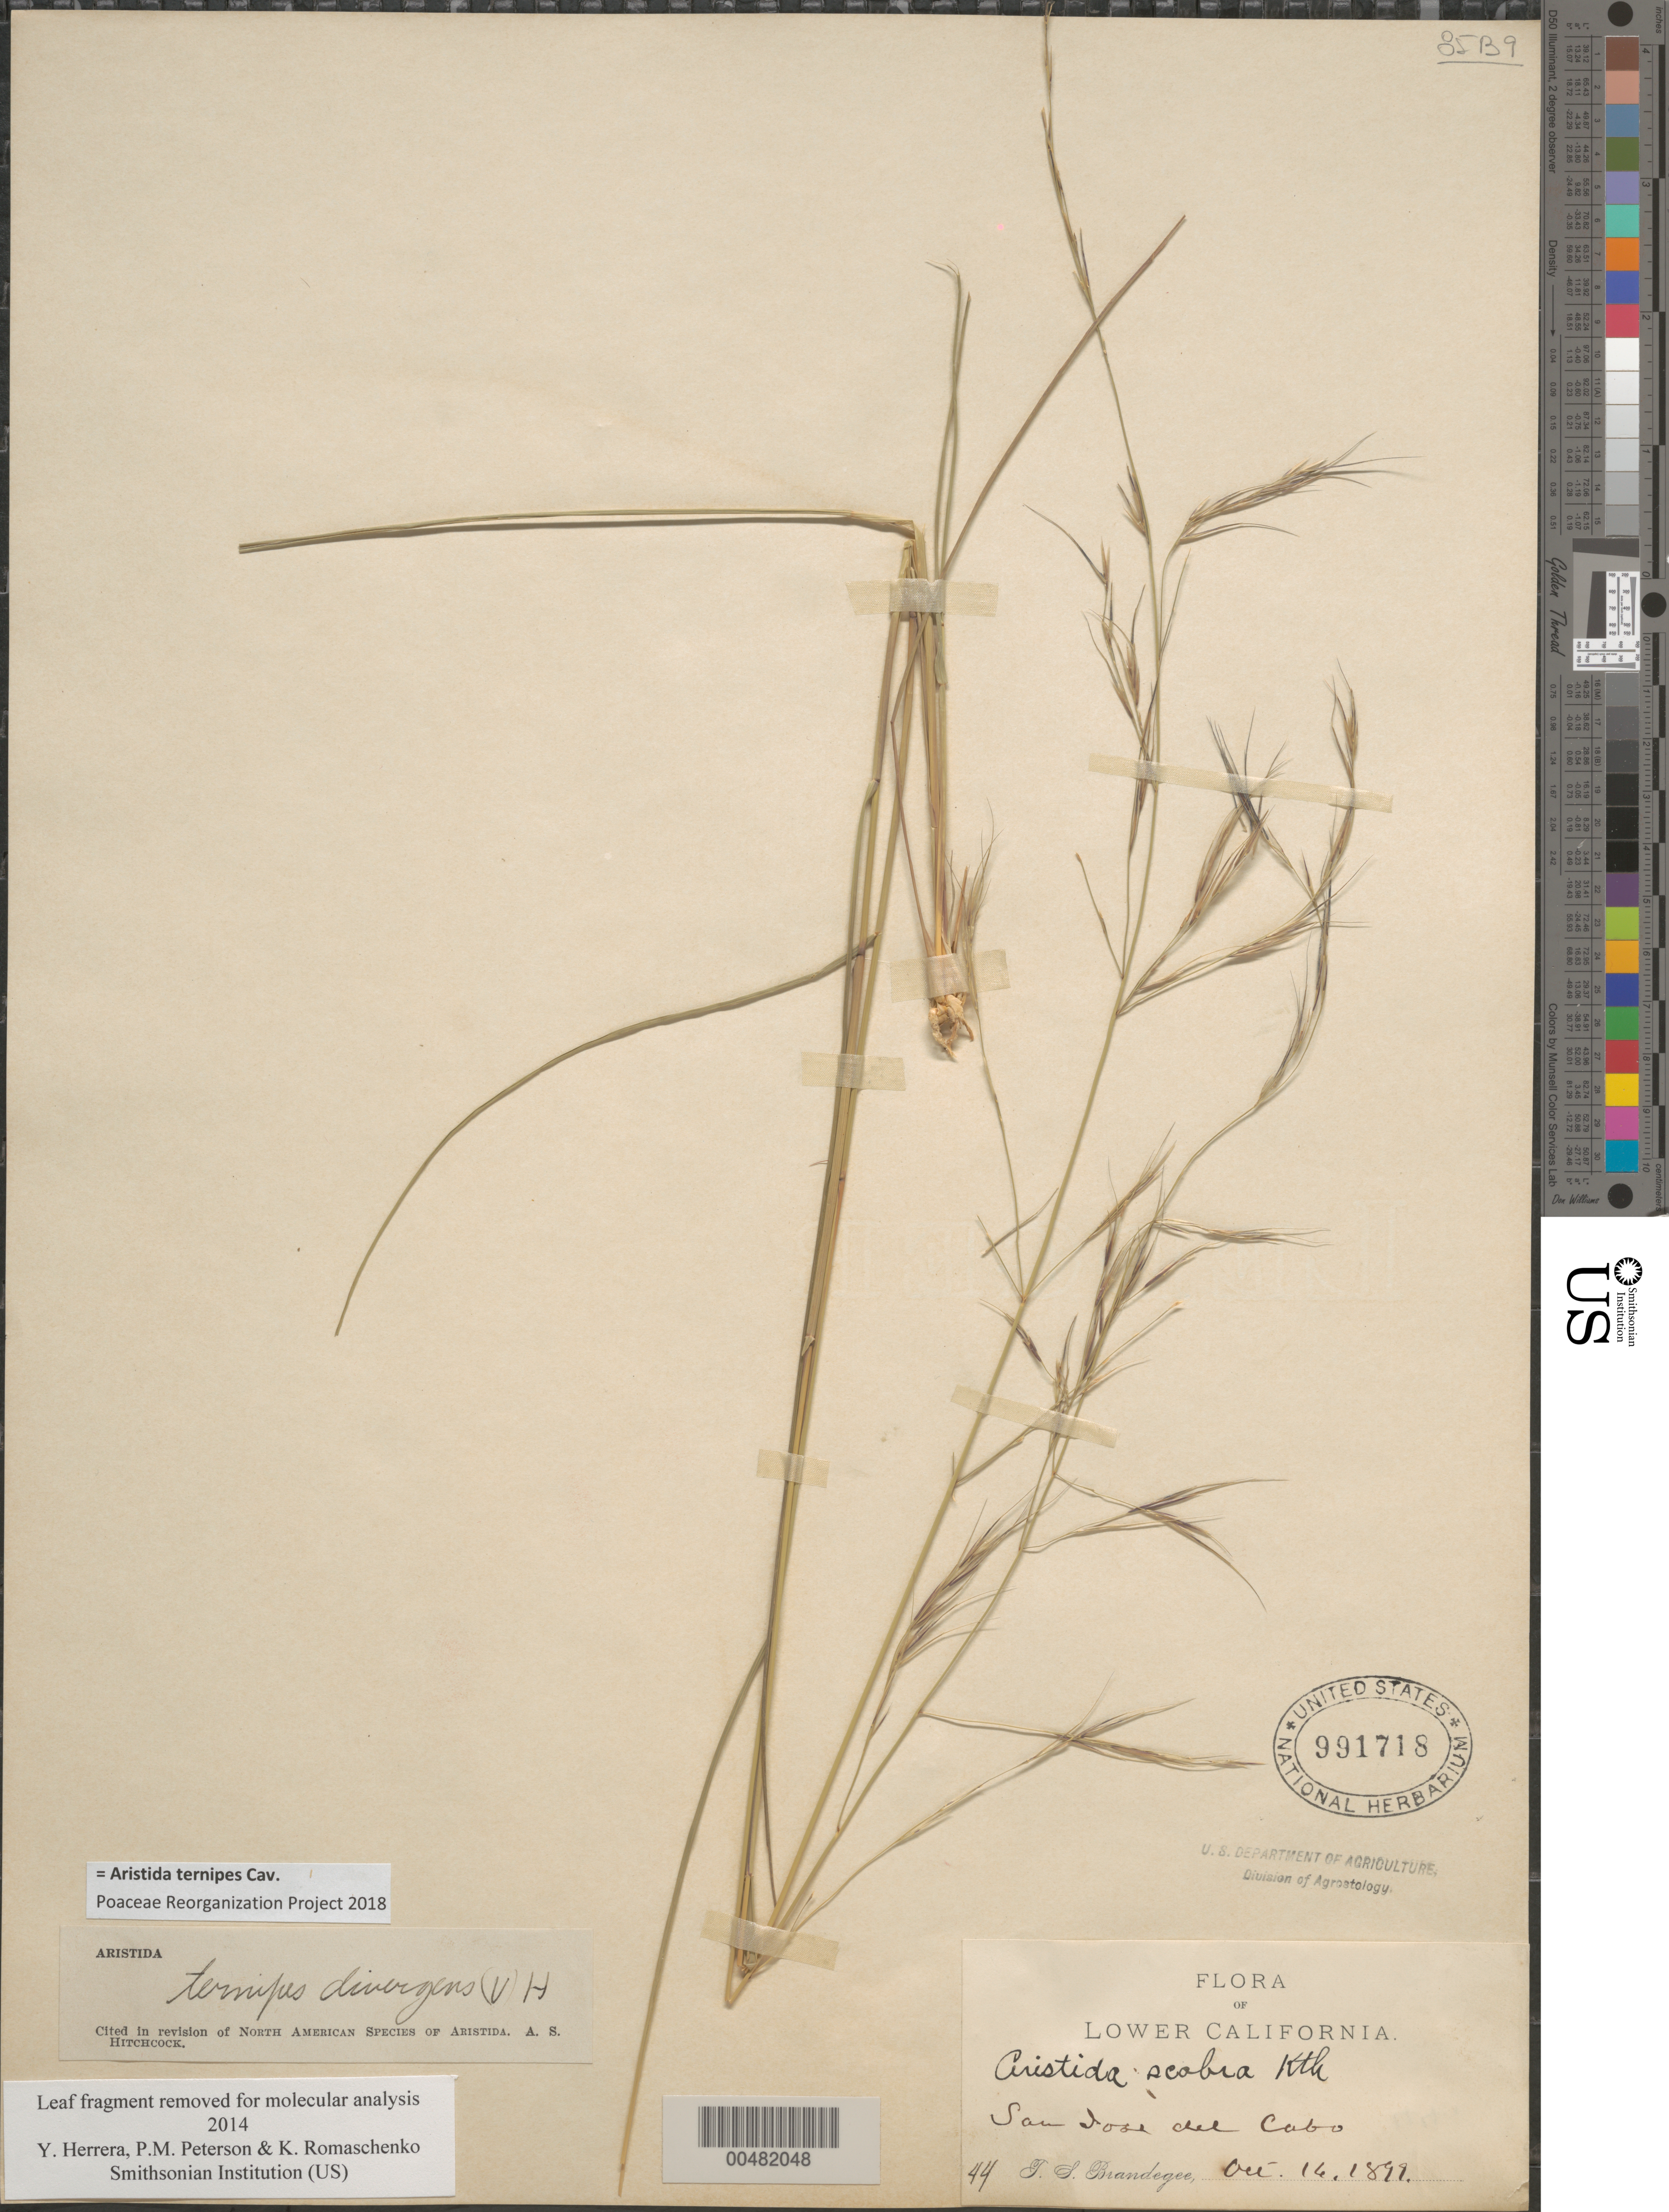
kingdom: Plantae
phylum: Tracheophyta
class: Liliopsida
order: Poales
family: Poaceae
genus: Aristida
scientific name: Aristida ternipes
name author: Cav.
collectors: T. S. Brandegee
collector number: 44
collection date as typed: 16 Oct 1899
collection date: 1899-10-16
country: Mexico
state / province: Baja California Sur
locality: San José del Cabo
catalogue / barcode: US 991718